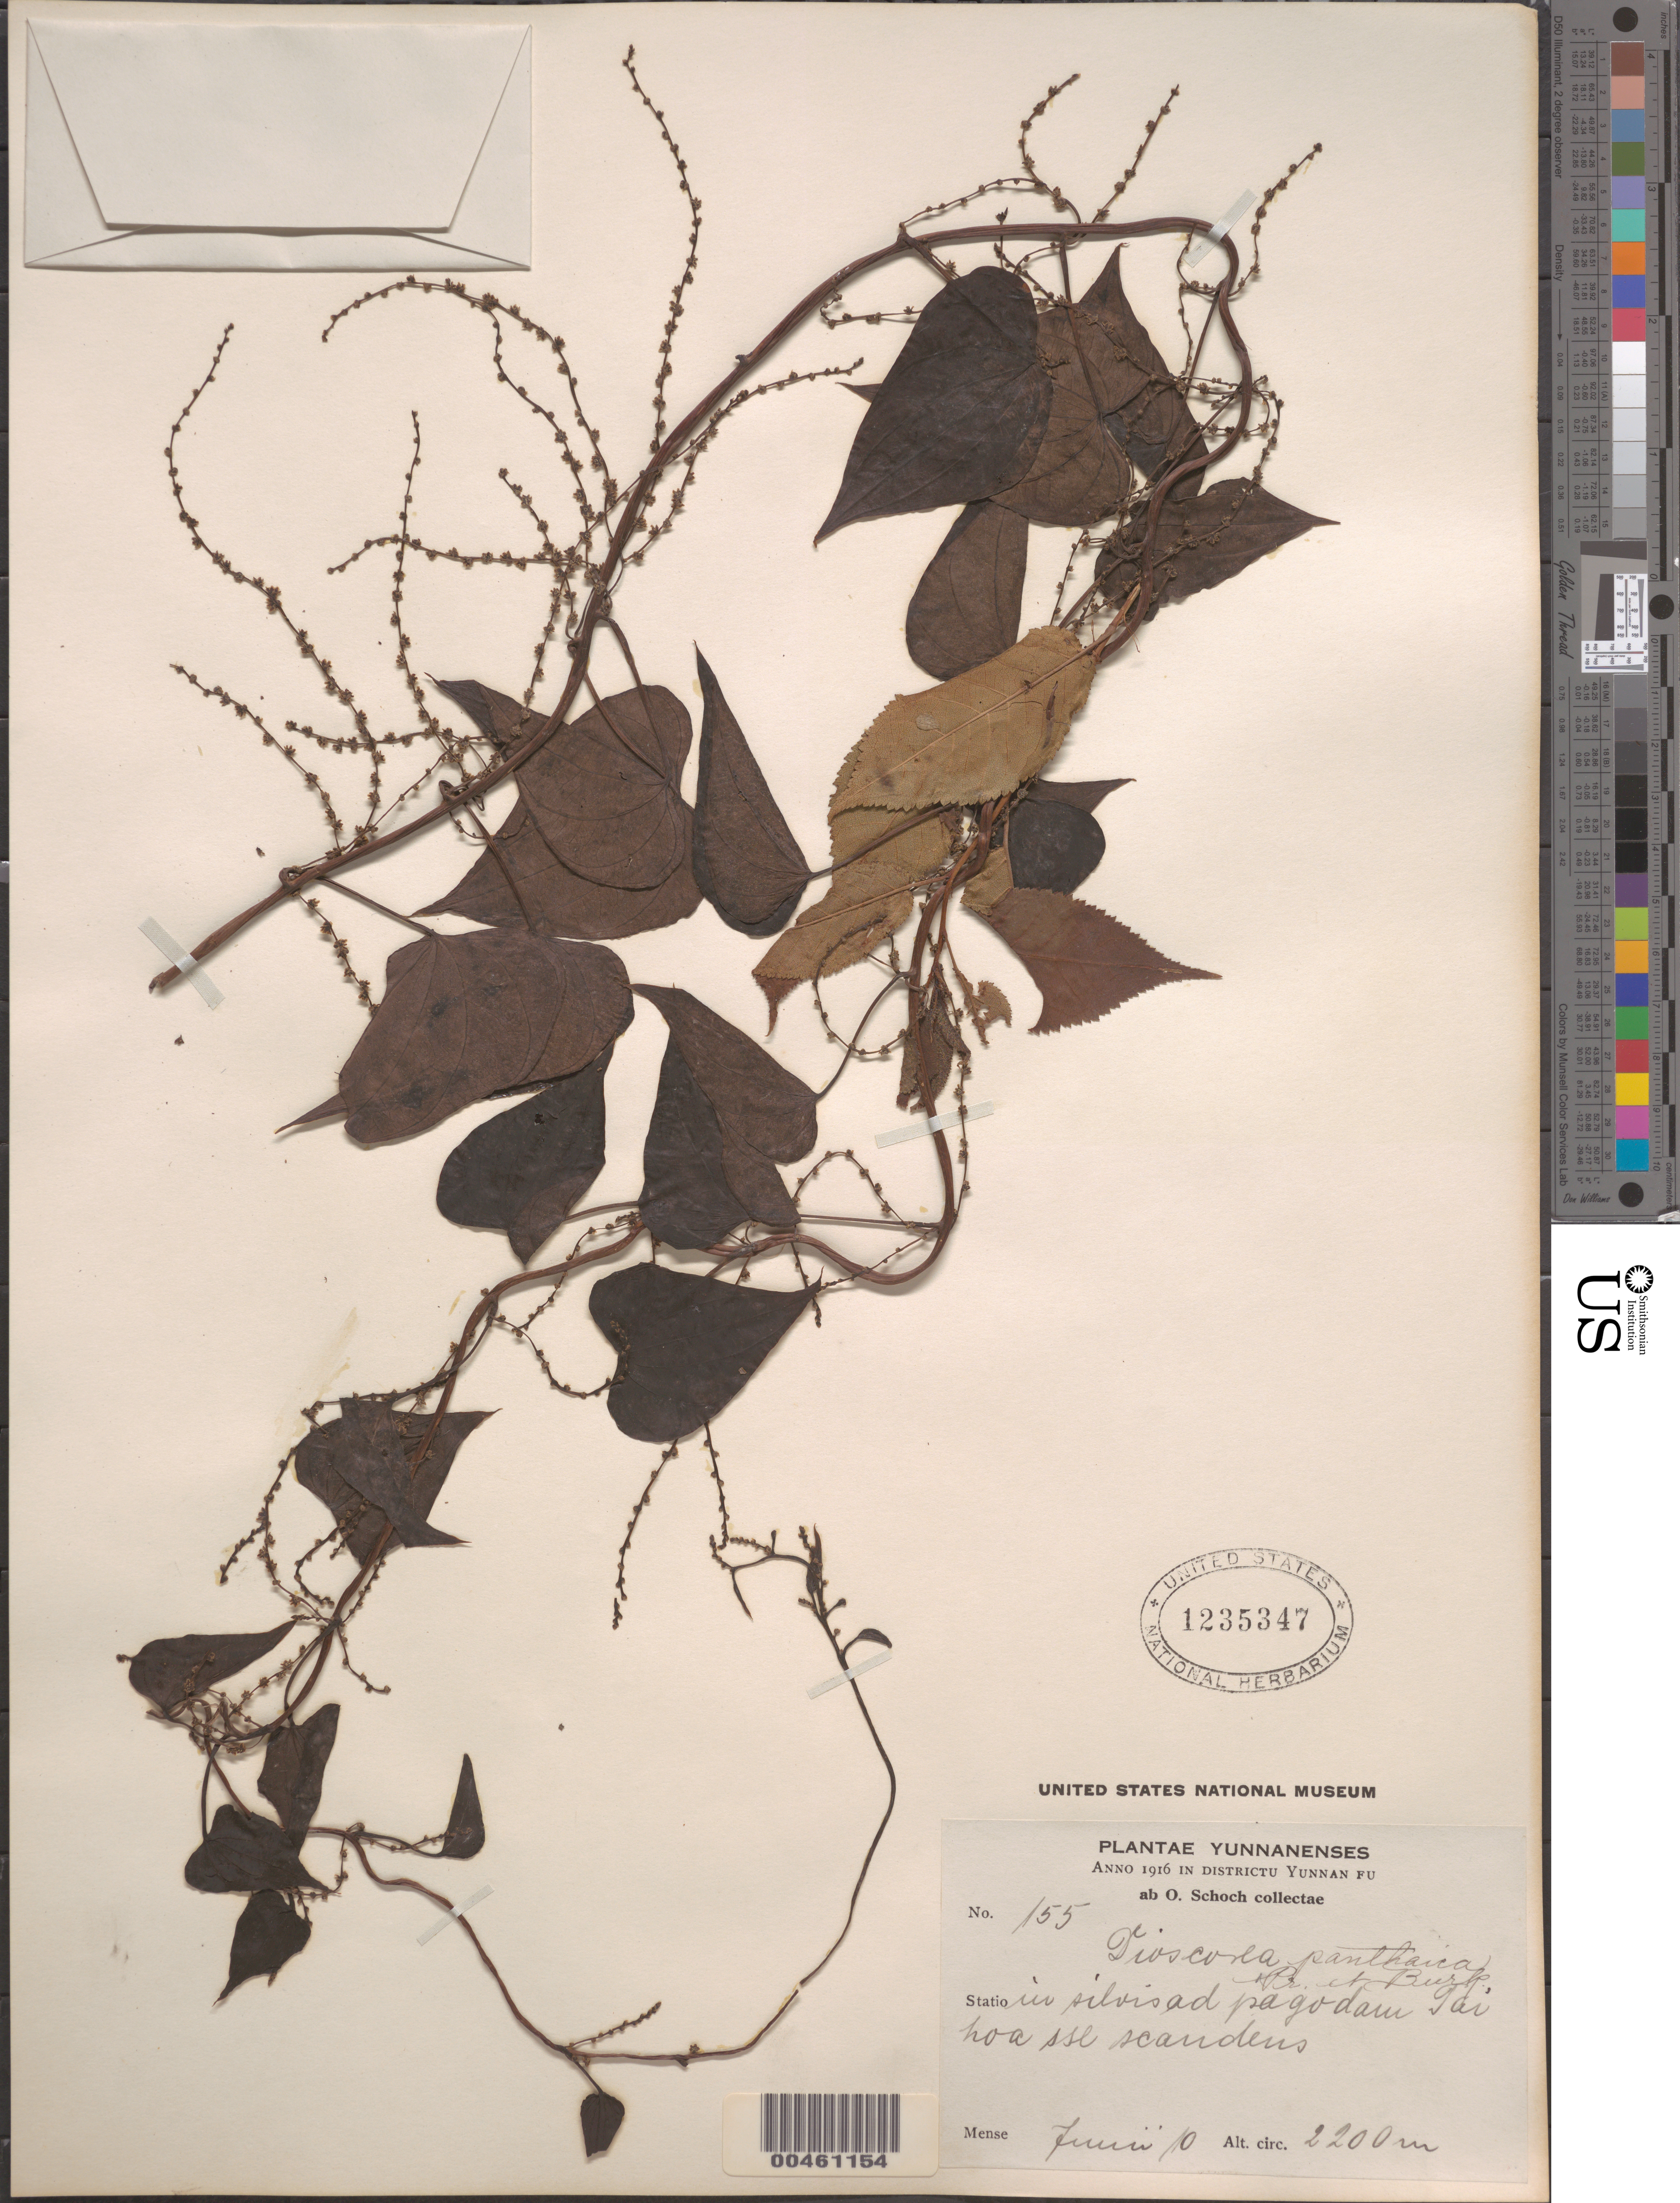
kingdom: Plantae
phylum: Tracheophyta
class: Liliopsida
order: Dioscoreales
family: Dioscoreaceae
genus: Dioscorea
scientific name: Dioscorea panthaica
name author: Prain & Burkill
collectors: O. Schoch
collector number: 155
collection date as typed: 10 Jun 1916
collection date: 1916-06-10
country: China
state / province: Yunnan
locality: in silvis ad pagodam Tai hoa sse scandens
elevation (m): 2200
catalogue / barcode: US 1235347